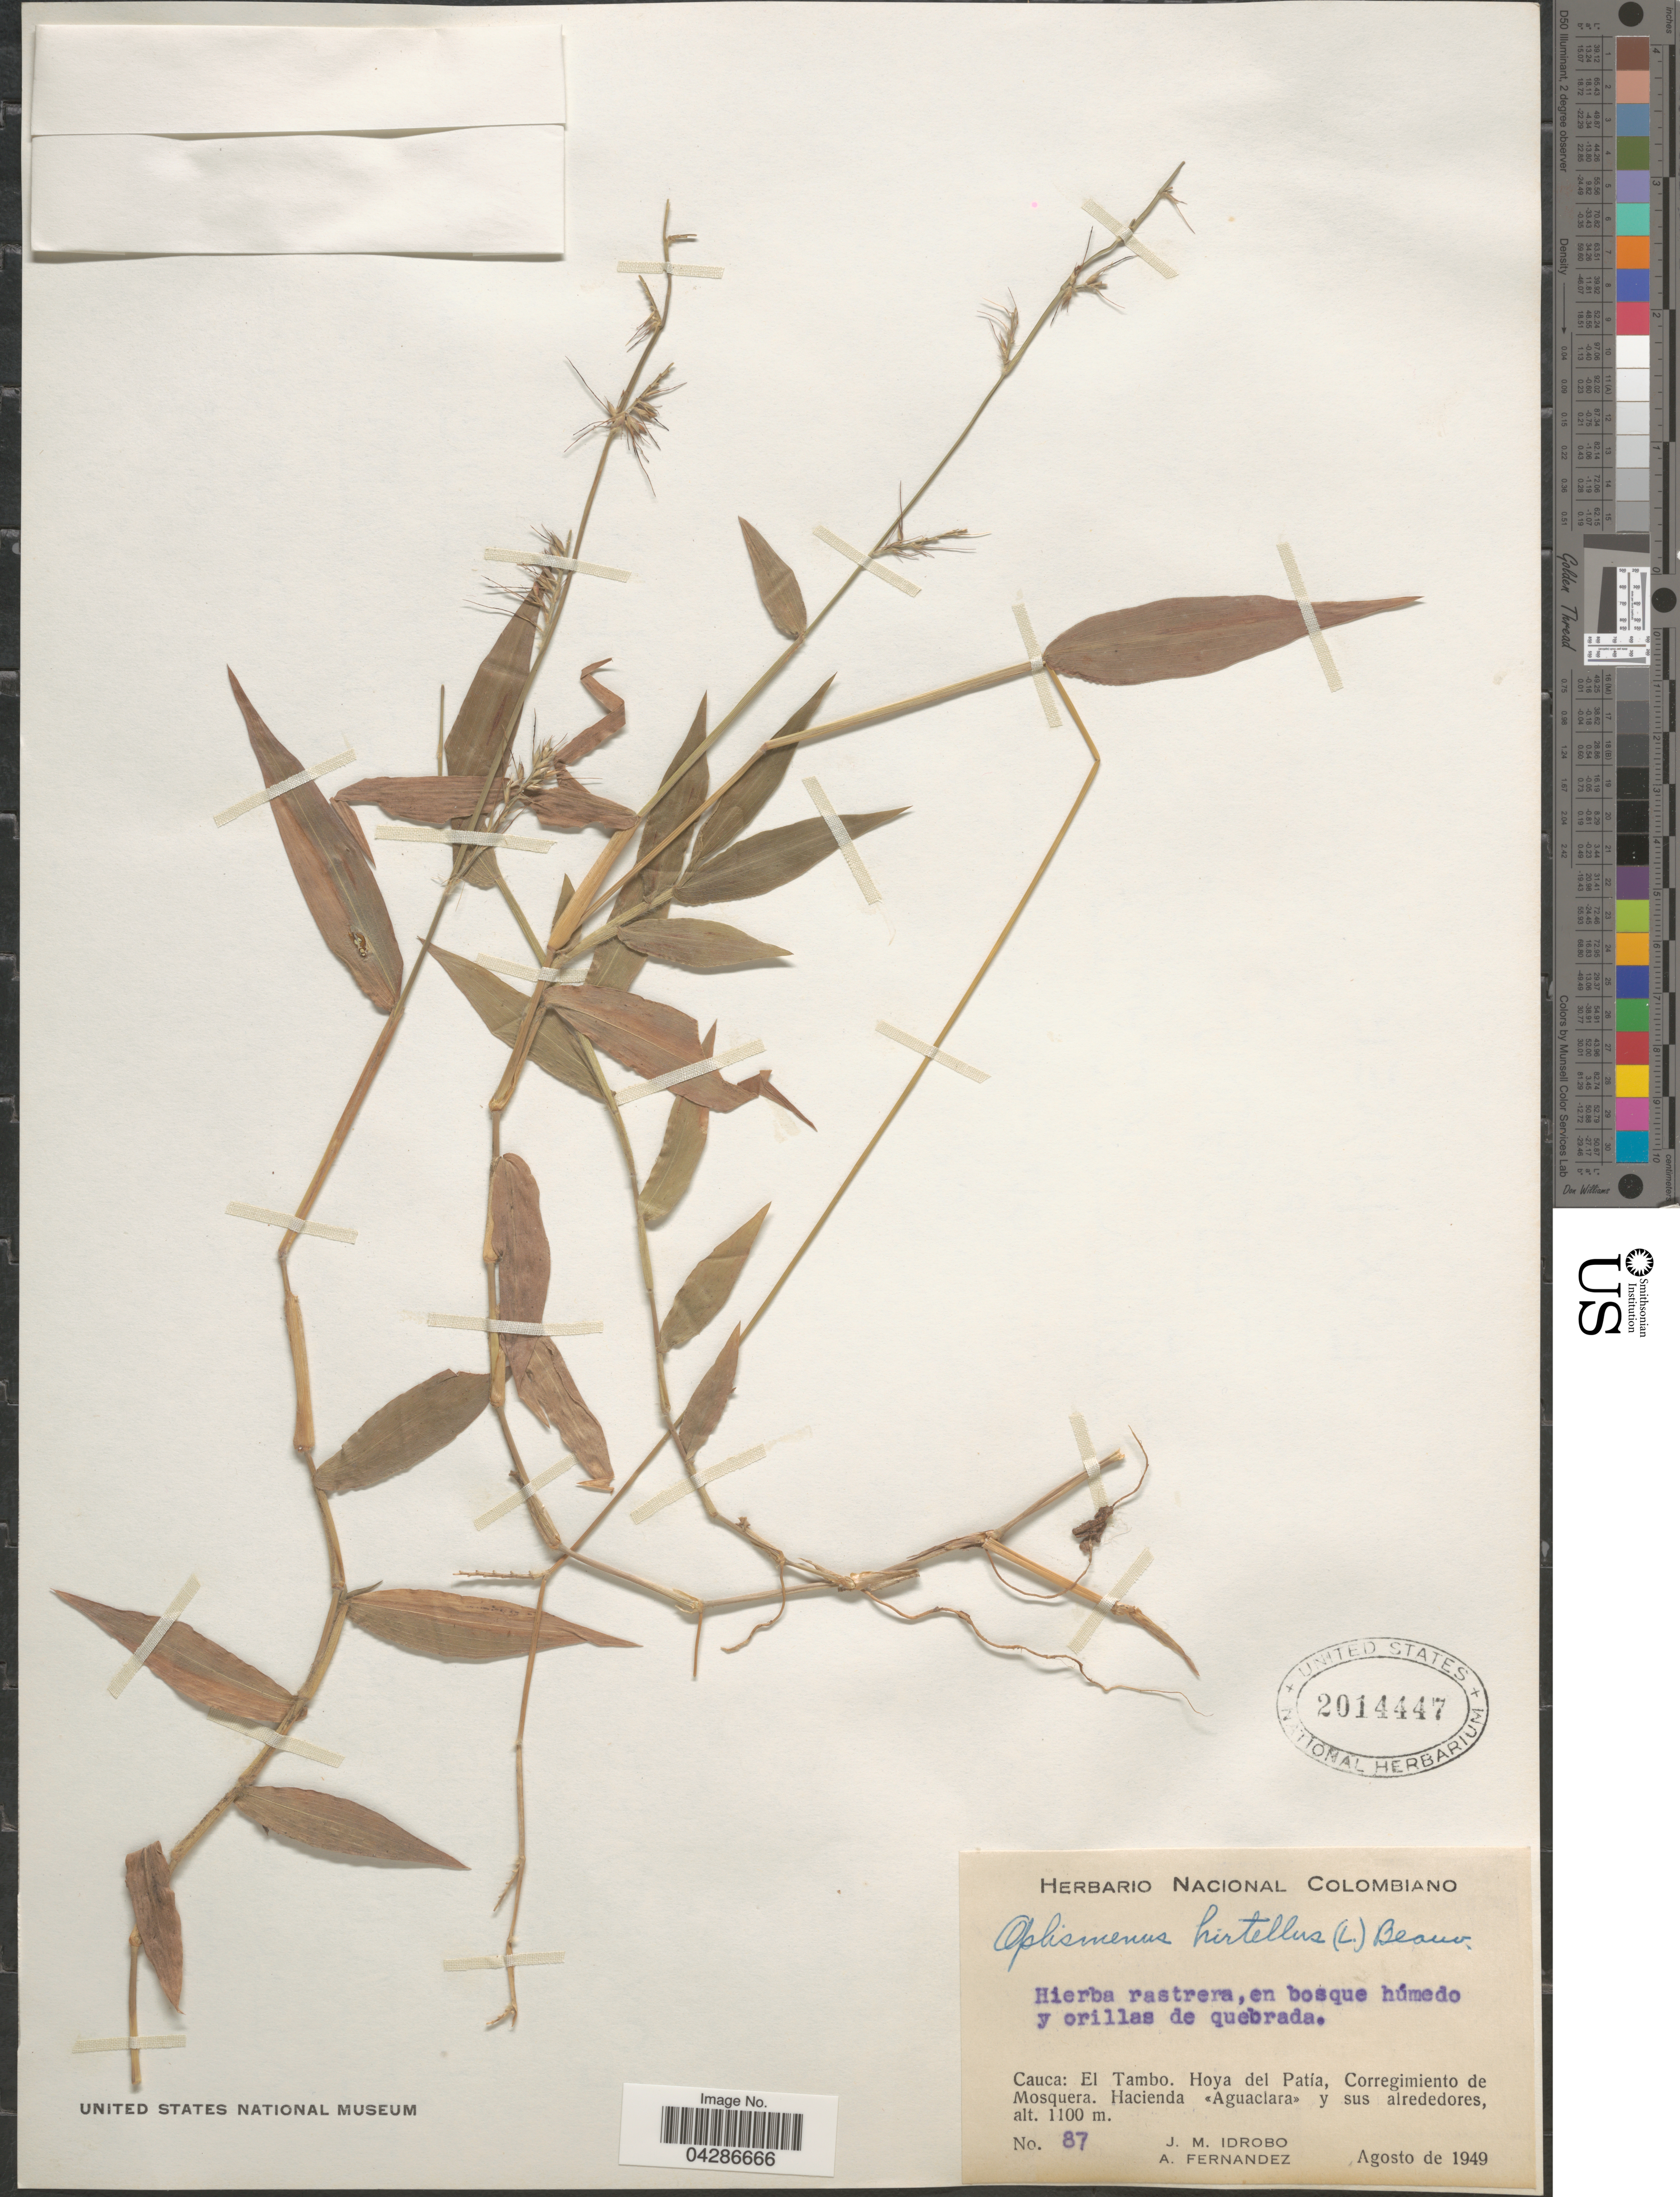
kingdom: Plantae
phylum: Tracheophyta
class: Liliopsida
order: Poales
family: Poaceae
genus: Oplismenus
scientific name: Oplismenus hirtellus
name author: (L.) P. Beauv.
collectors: J. M. Idrobo & A. Fernandez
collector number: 87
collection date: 1949-08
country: Colombia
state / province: Cauca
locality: El Tambo. Hoya del Patía, Corregimiento de Mosquera. Hacienda «Aguaciara» y sus alrededores.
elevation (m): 1100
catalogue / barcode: US 2014447